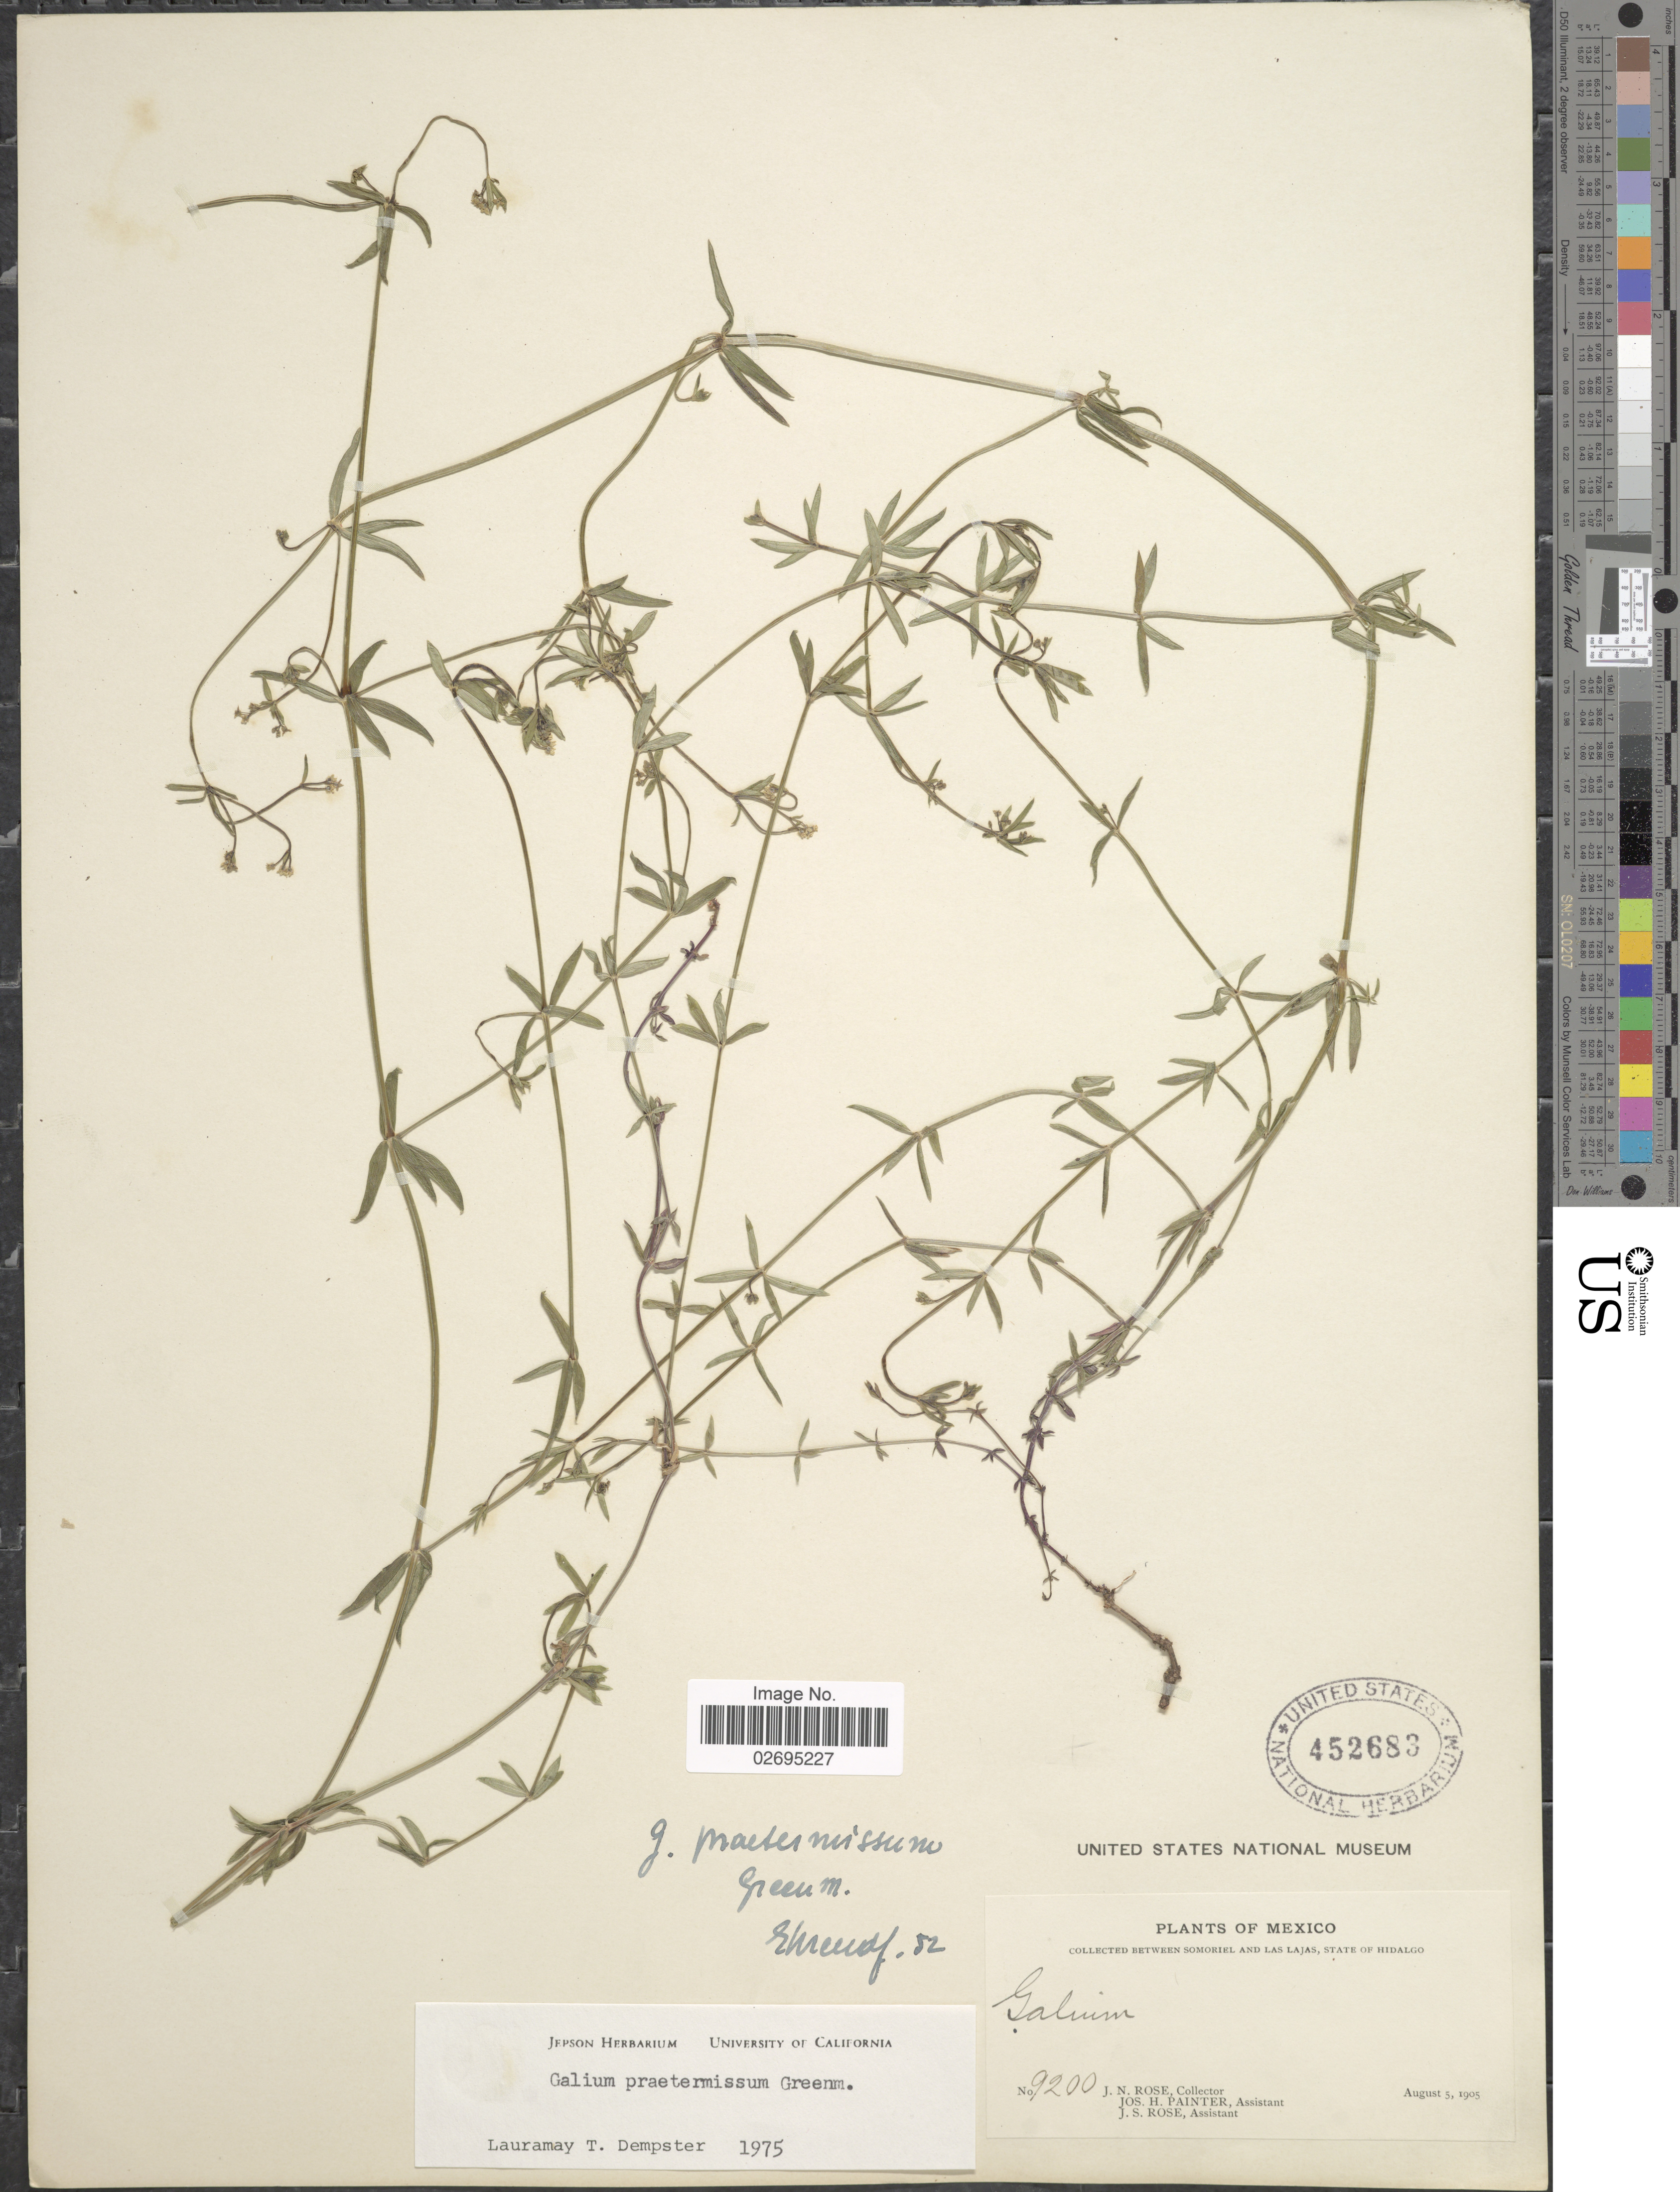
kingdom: Plantae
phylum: Tracheophyta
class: Magnoliopsida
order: Gentianales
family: Rubiaceae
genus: Galium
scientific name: Galium praetermissum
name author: Greenm.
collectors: J. N. Rose, J. H. Painter & J. S. Rose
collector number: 9200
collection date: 1905-08-05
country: Mexico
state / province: Hidalgo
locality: Between Somoriel and Las Lajas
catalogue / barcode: US 452683